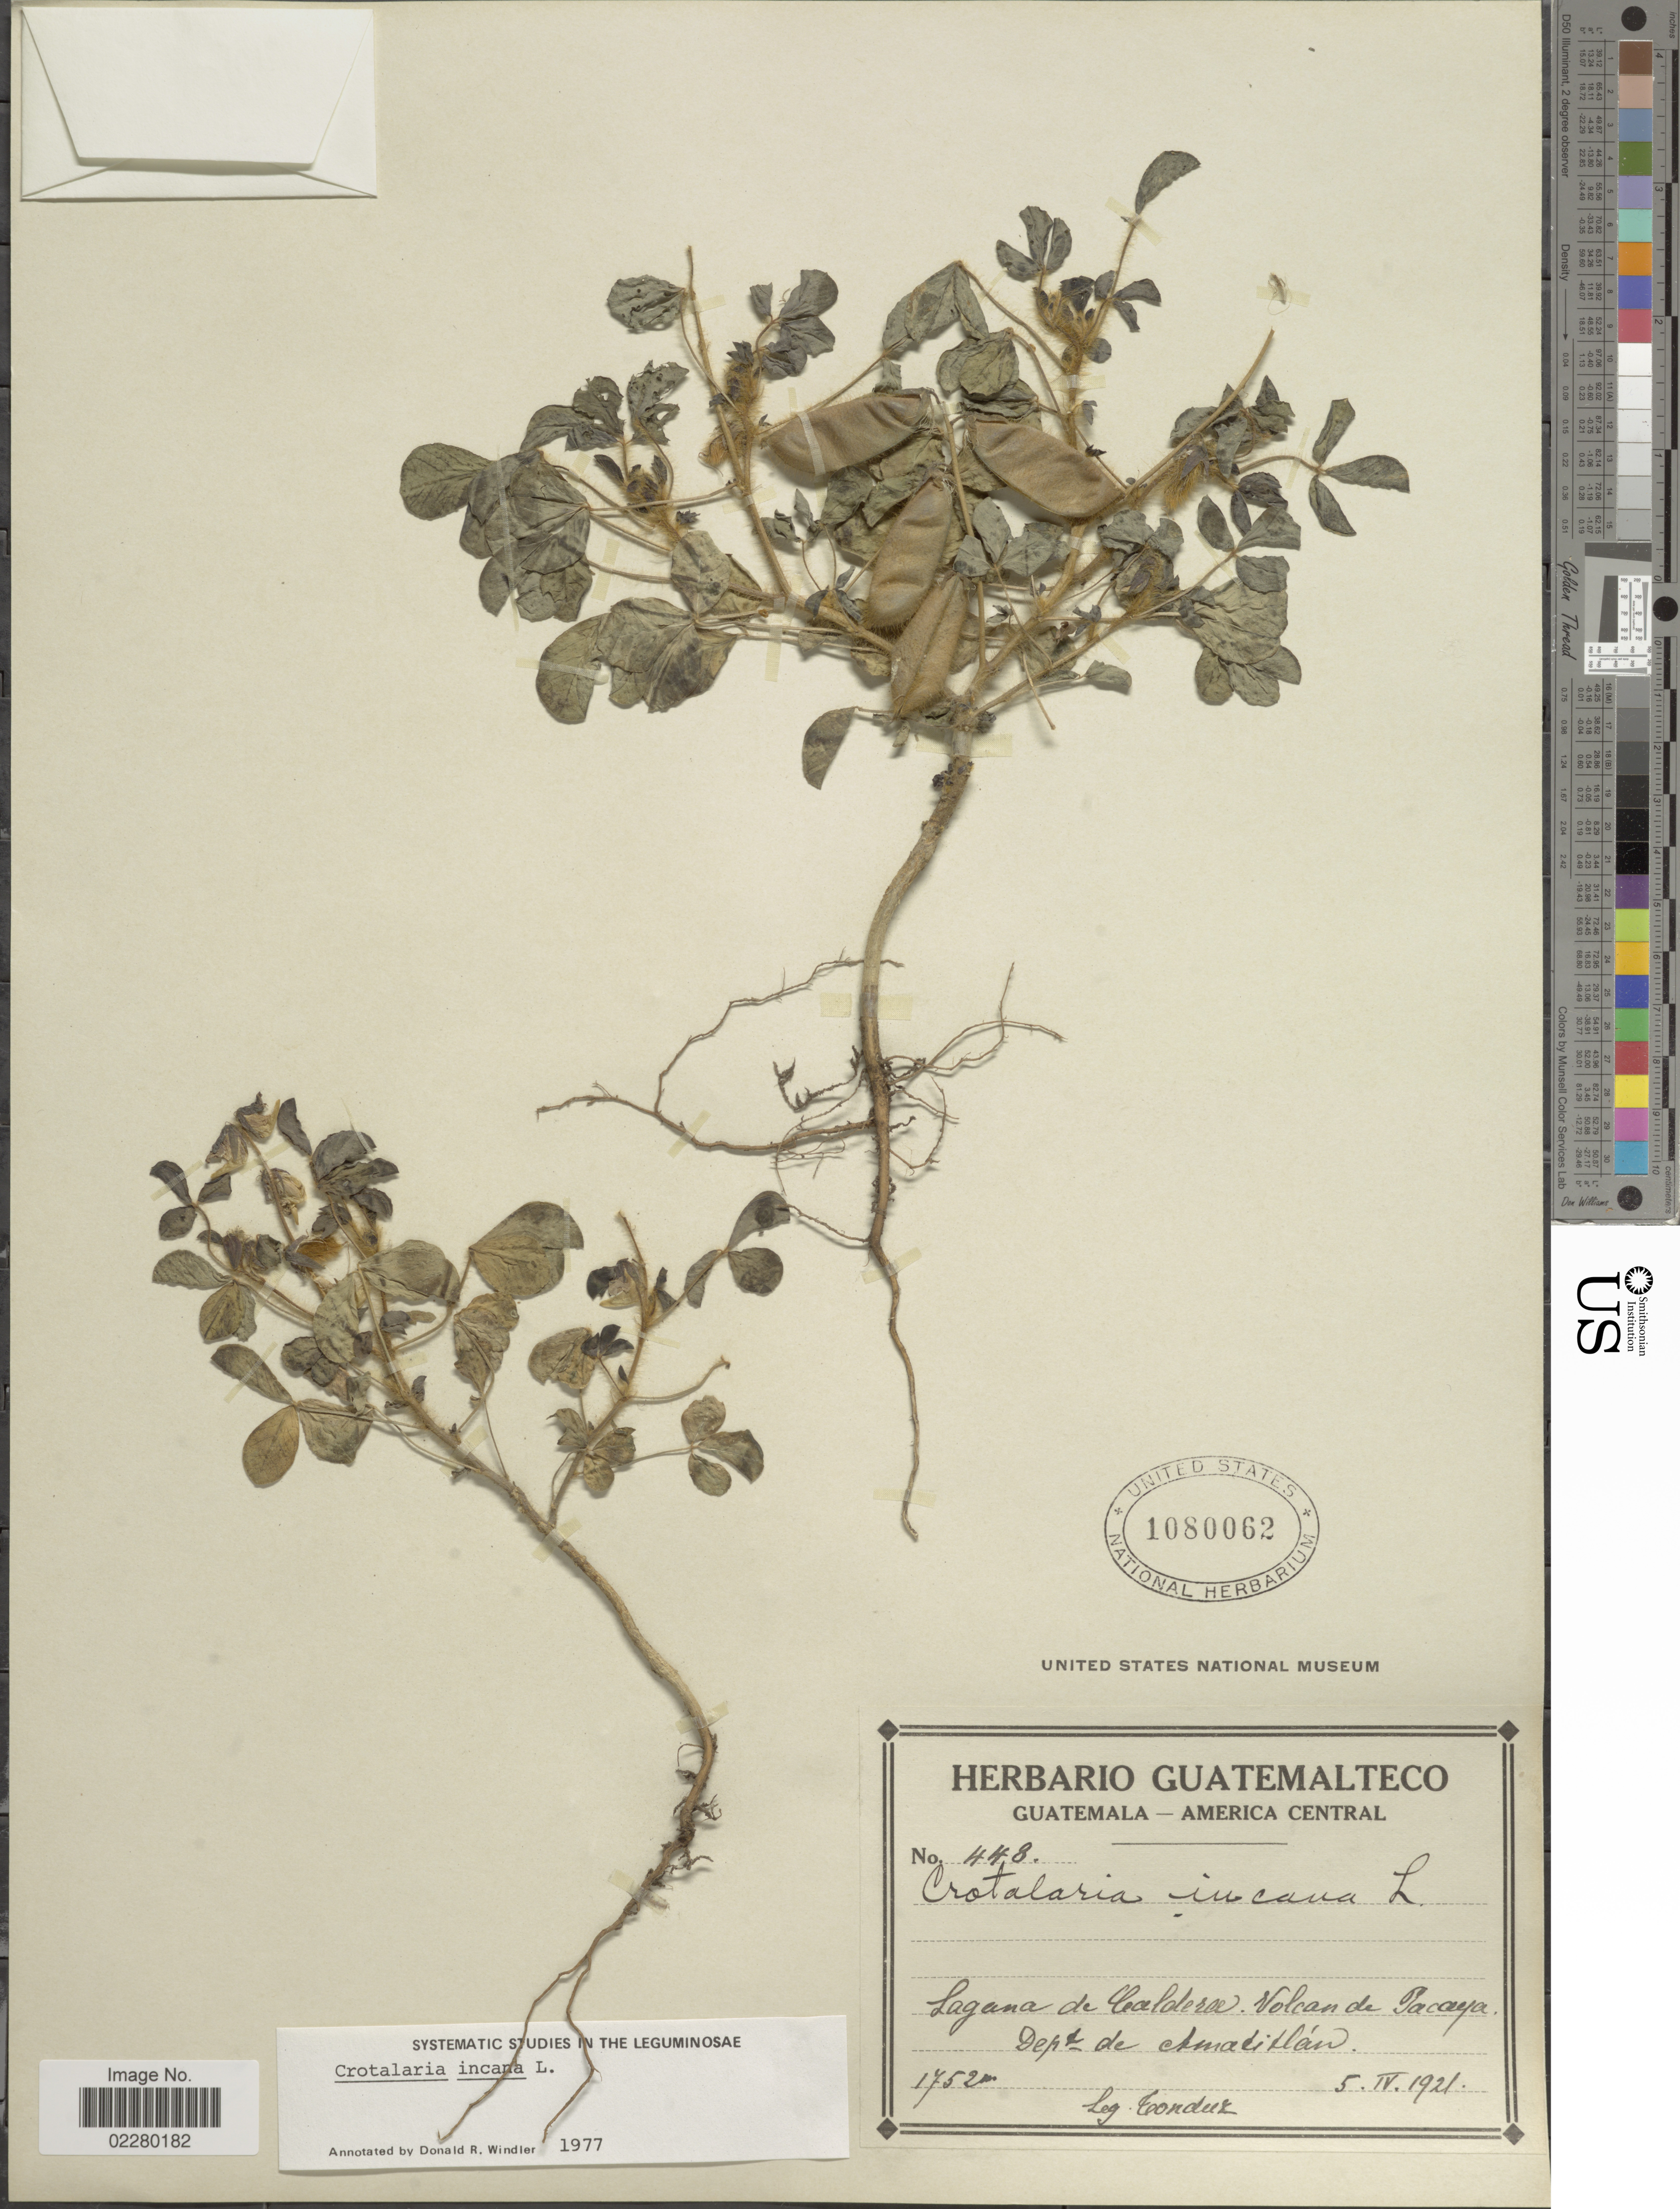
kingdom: Plantae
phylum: Tracheophyta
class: Magnoliopsida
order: Fabales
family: Fabaceae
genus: Crotalaria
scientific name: Crotalaria incana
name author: L.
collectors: A. Tonduz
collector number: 448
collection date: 1921-04-05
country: Guatemala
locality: Laguna de Caldera. Volcan de Pacaya. Dept. de Amatitlán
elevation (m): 1752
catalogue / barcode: US 1080062